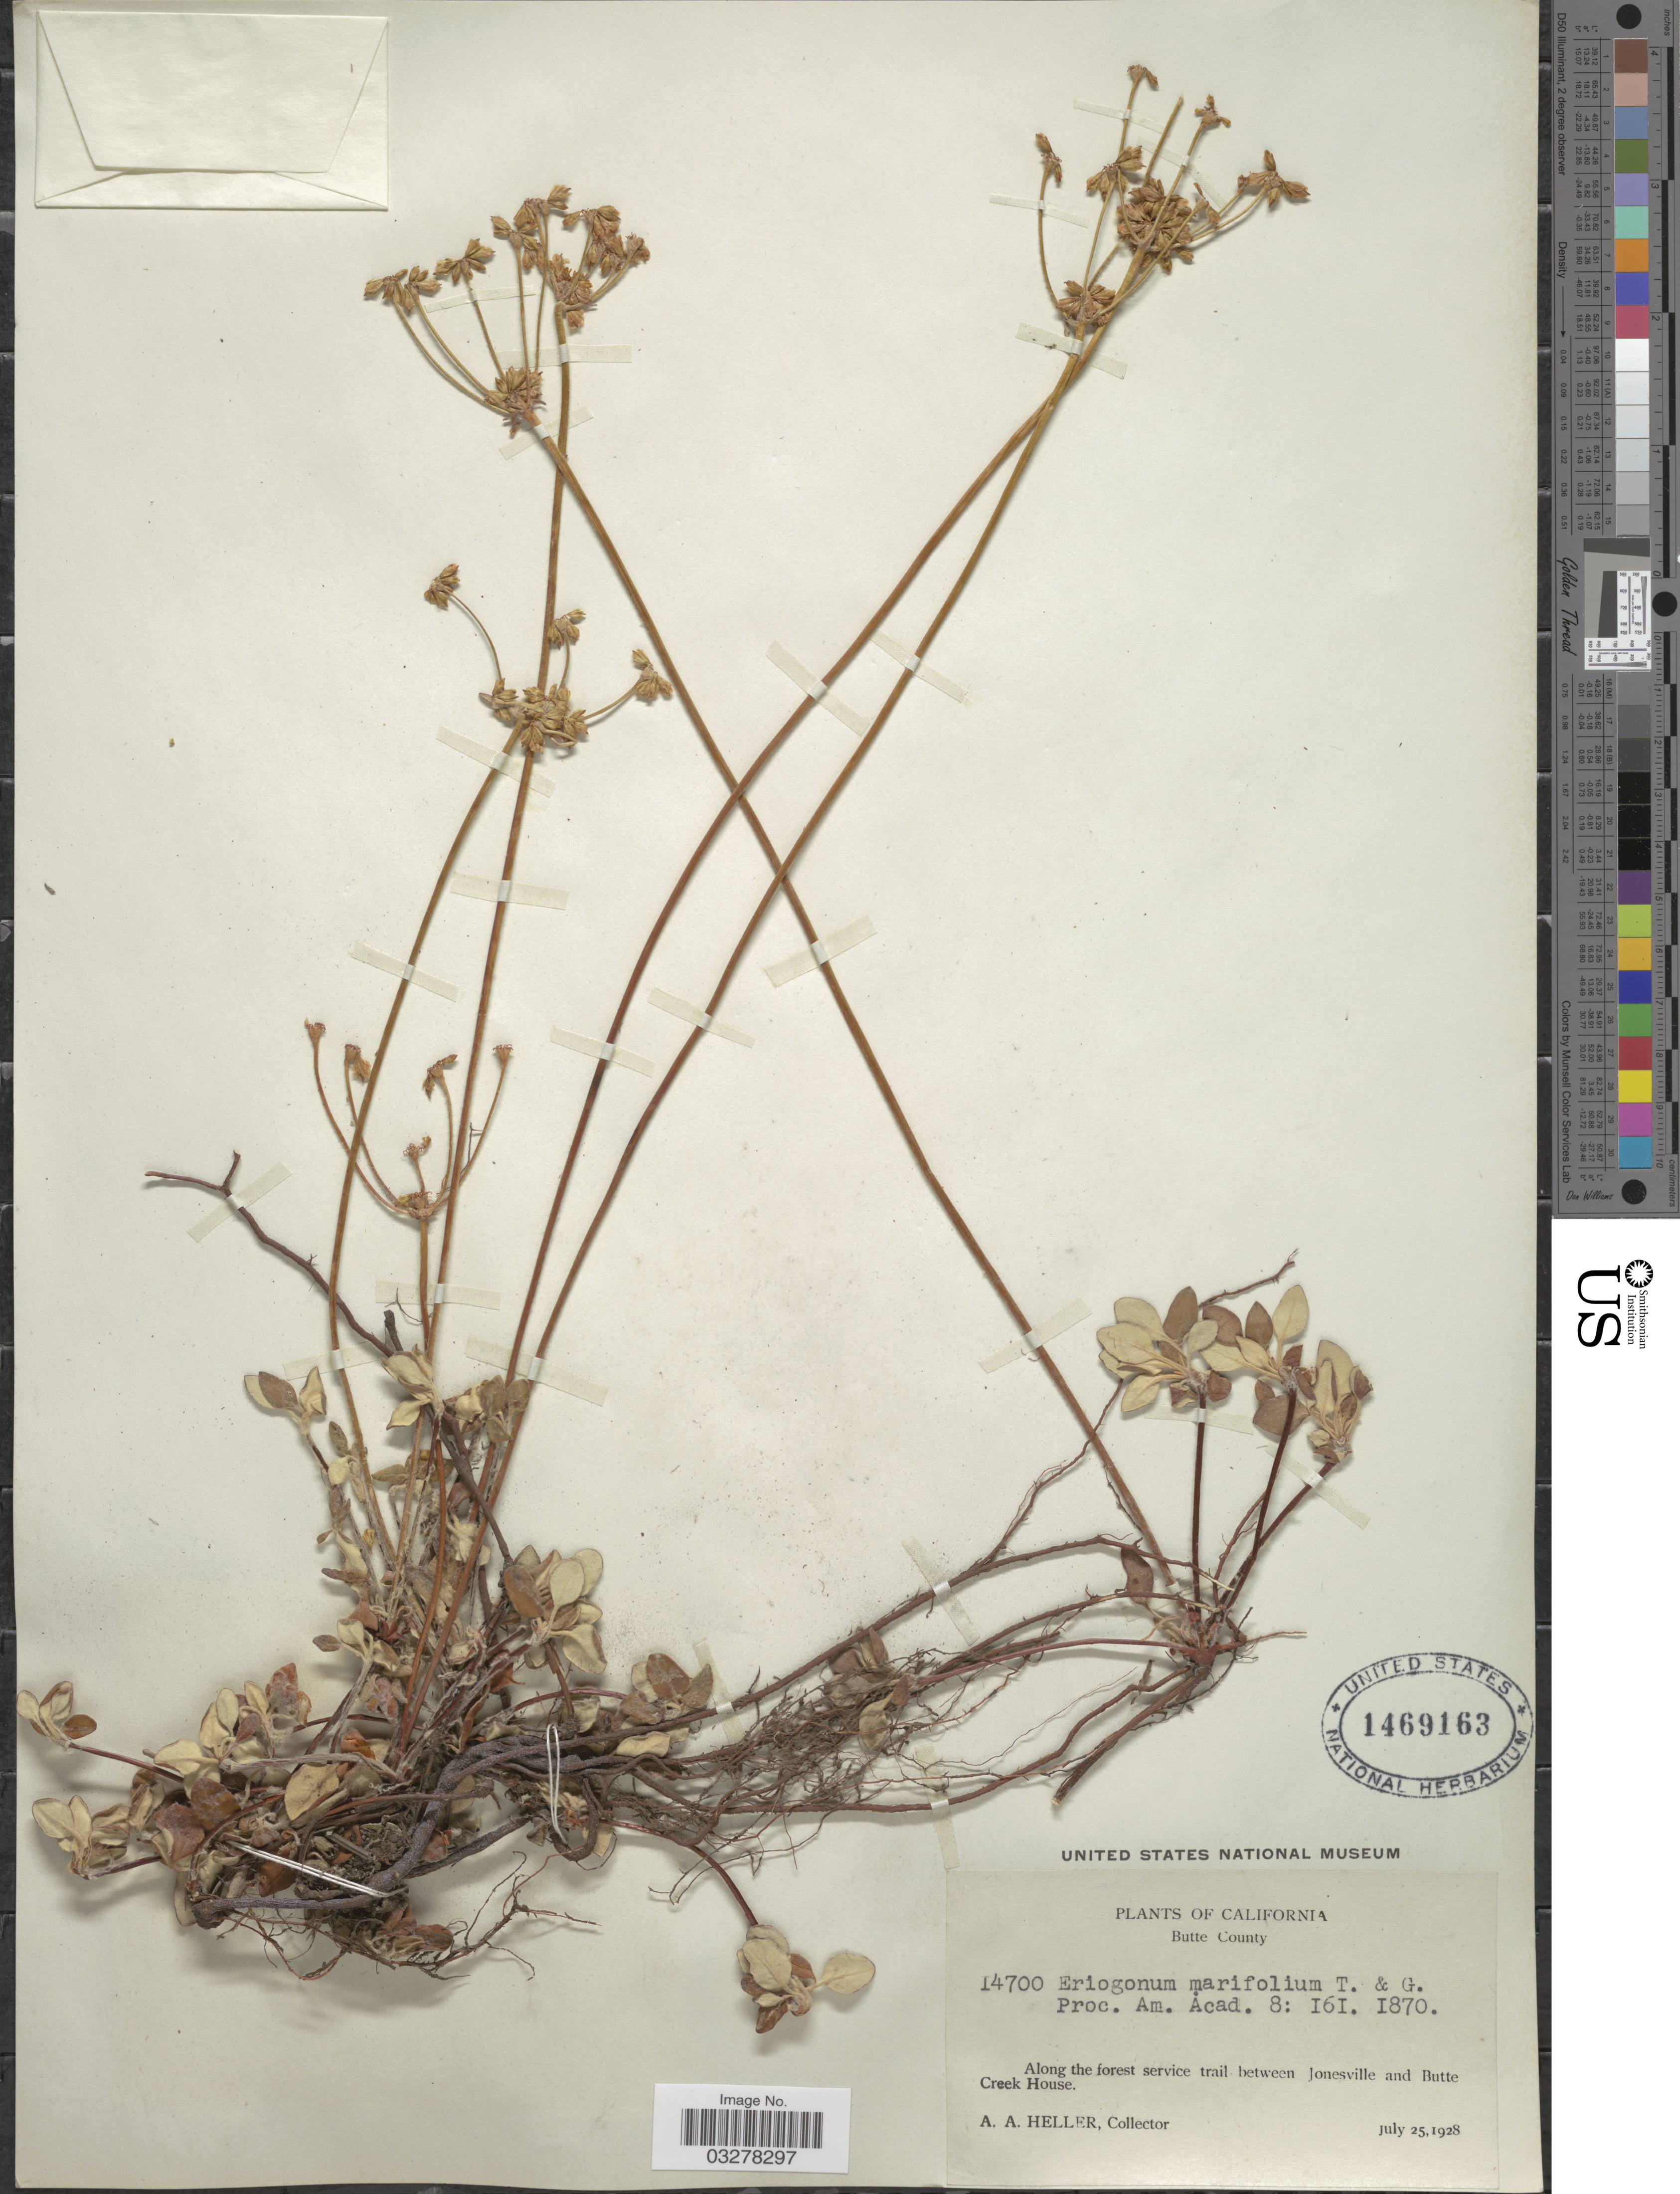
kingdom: Plantae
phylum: Tracheophyta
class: Magnoliopsida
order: Caryophyllales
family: Polygonaceae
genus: Eriogonum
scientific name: Eriogonum marifolium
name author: Torr. & A. Gray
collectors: A. A. Heller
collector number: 14700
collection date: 1928-07-25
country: United States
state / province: California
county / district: Butte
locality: Butte County. Along forest service trail between Jonesville and Butte Creek House.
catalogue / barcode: US 1469163